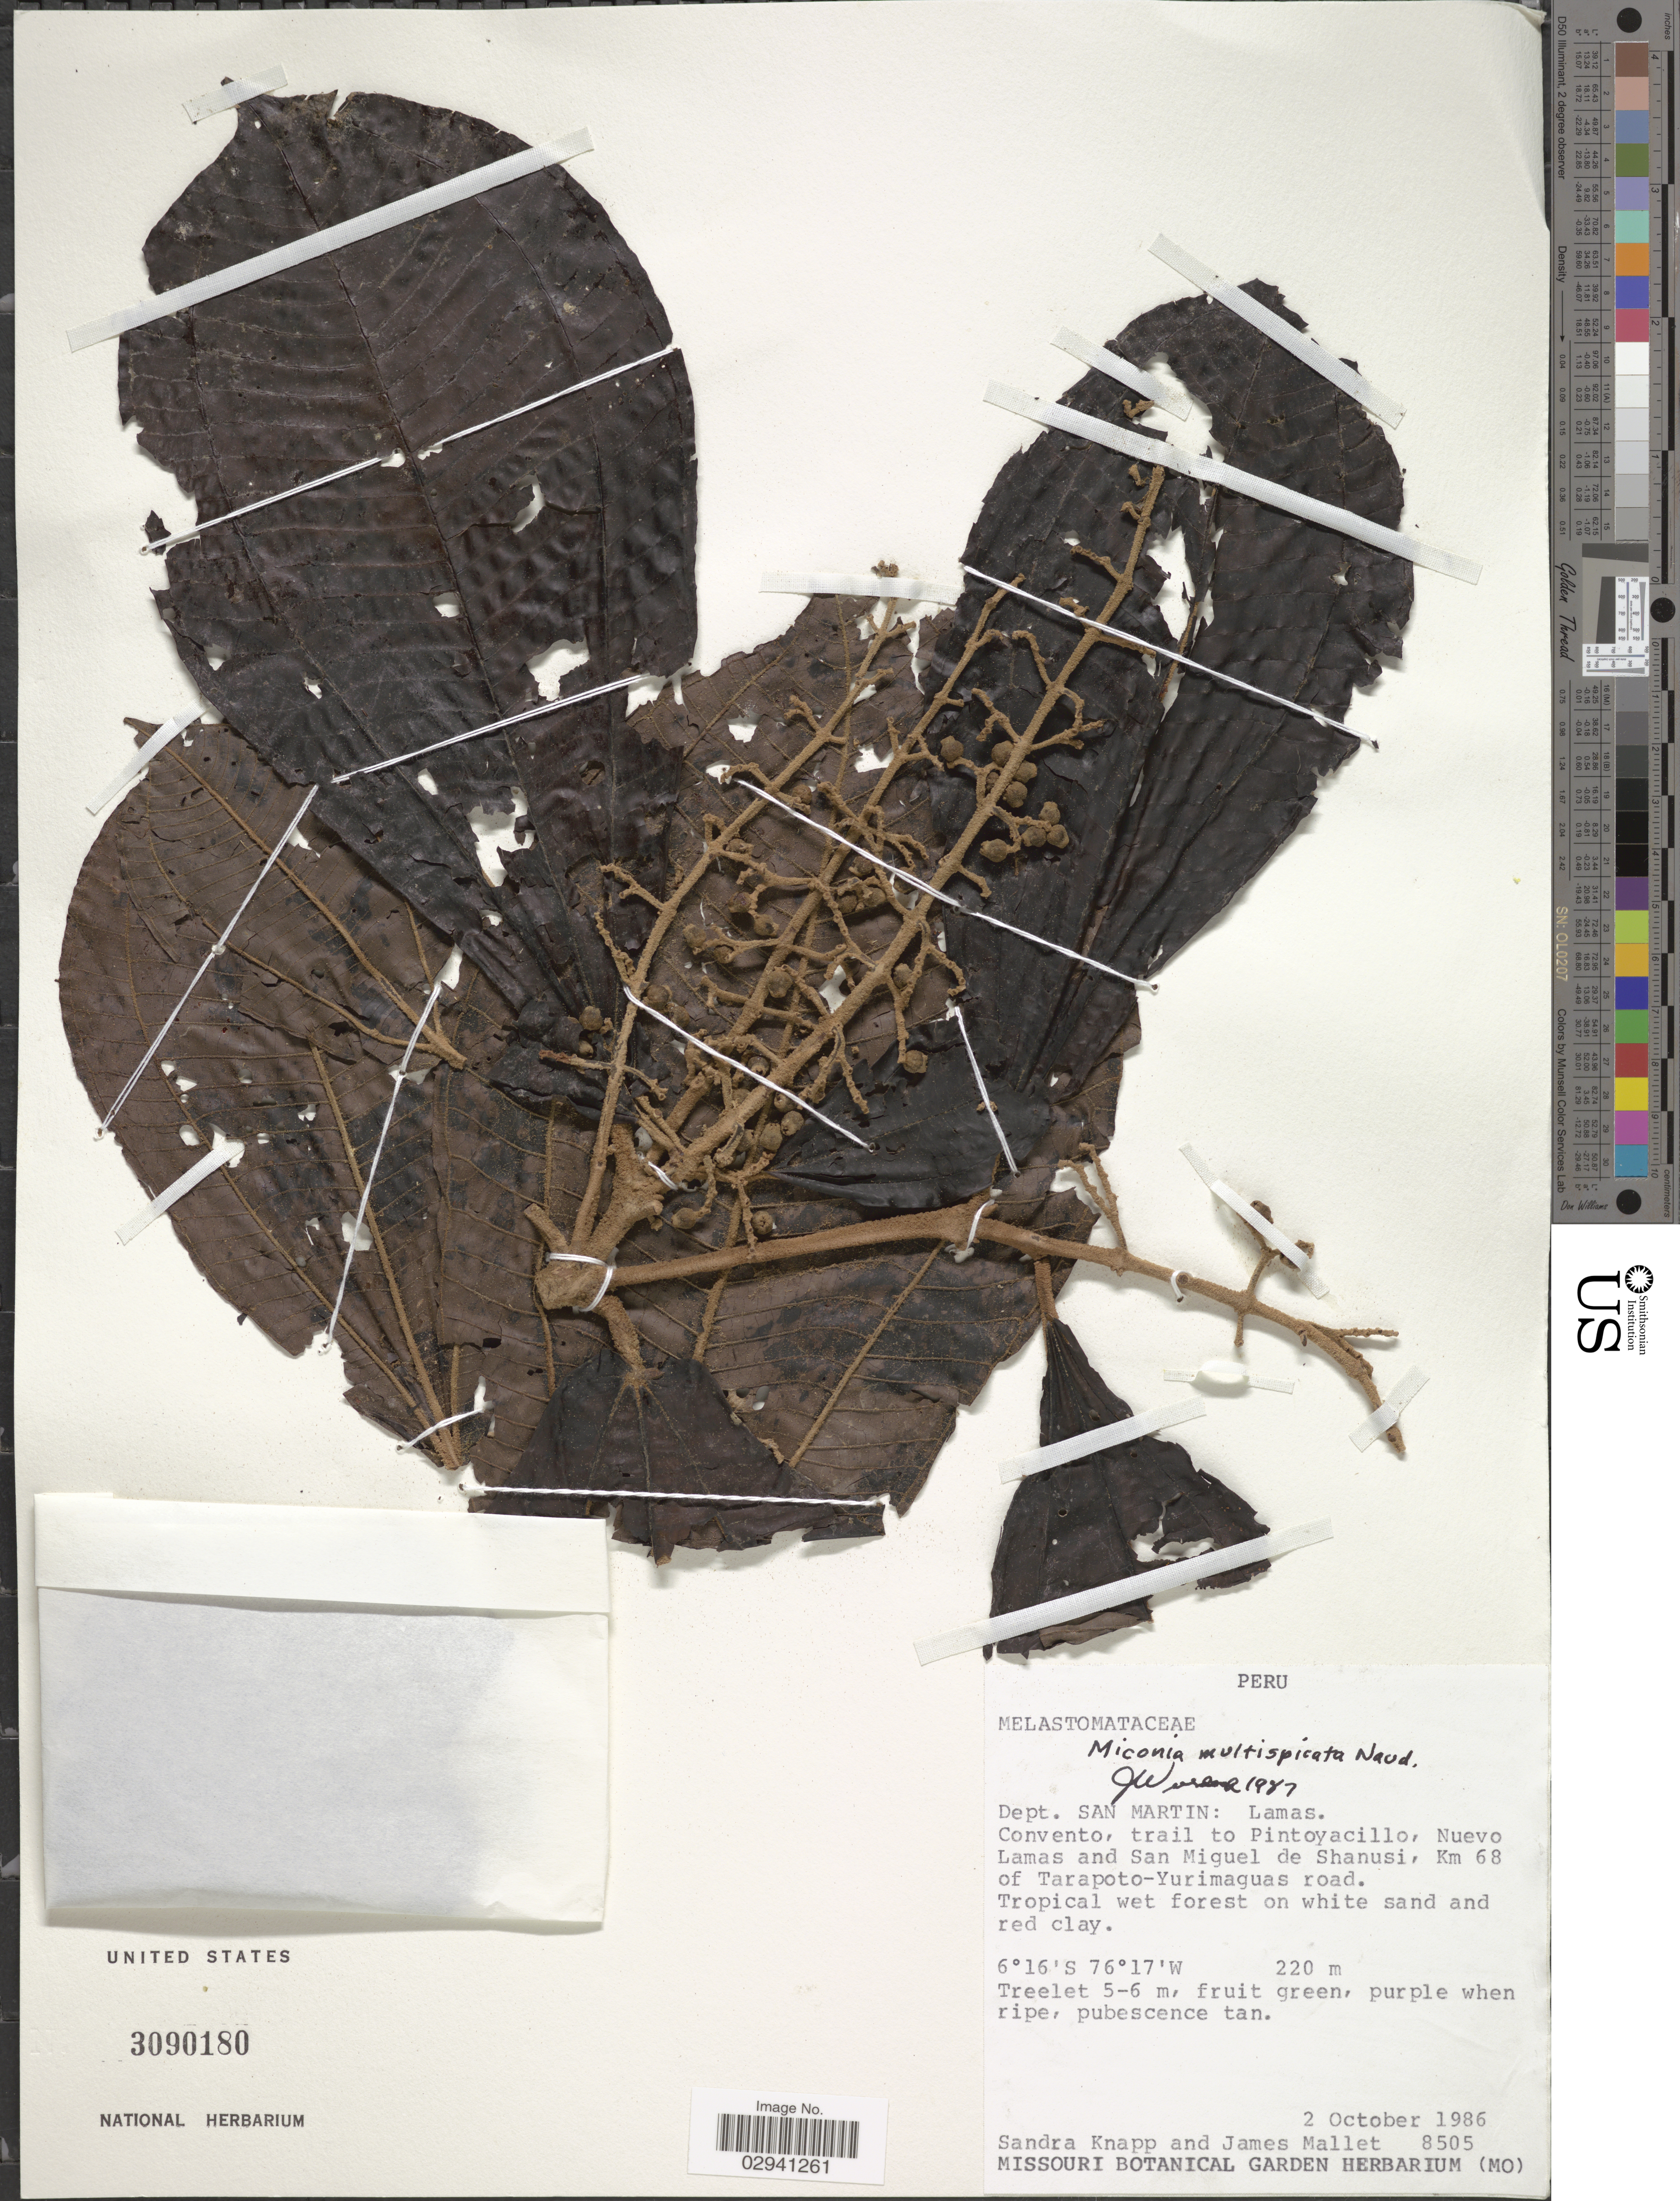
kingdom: Plantae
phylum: Tracheophyta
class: Magnoliopsida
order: Myrtales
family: Melastomataceae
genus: Miconia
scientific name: Miconia multispicata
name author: Naudin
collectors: S. Knapp & J. Mallett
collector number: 8505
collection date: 1986-10-02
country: Peru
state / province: San Martín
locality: Dept. San Martin: Lamas. Convento, trail to Pintoyacillo, Nuevo Lamas and San Miguel de Shanusi, Km 68 of Tarapoto-Yurimaguas road.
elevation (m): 220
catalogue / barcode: US 3090180